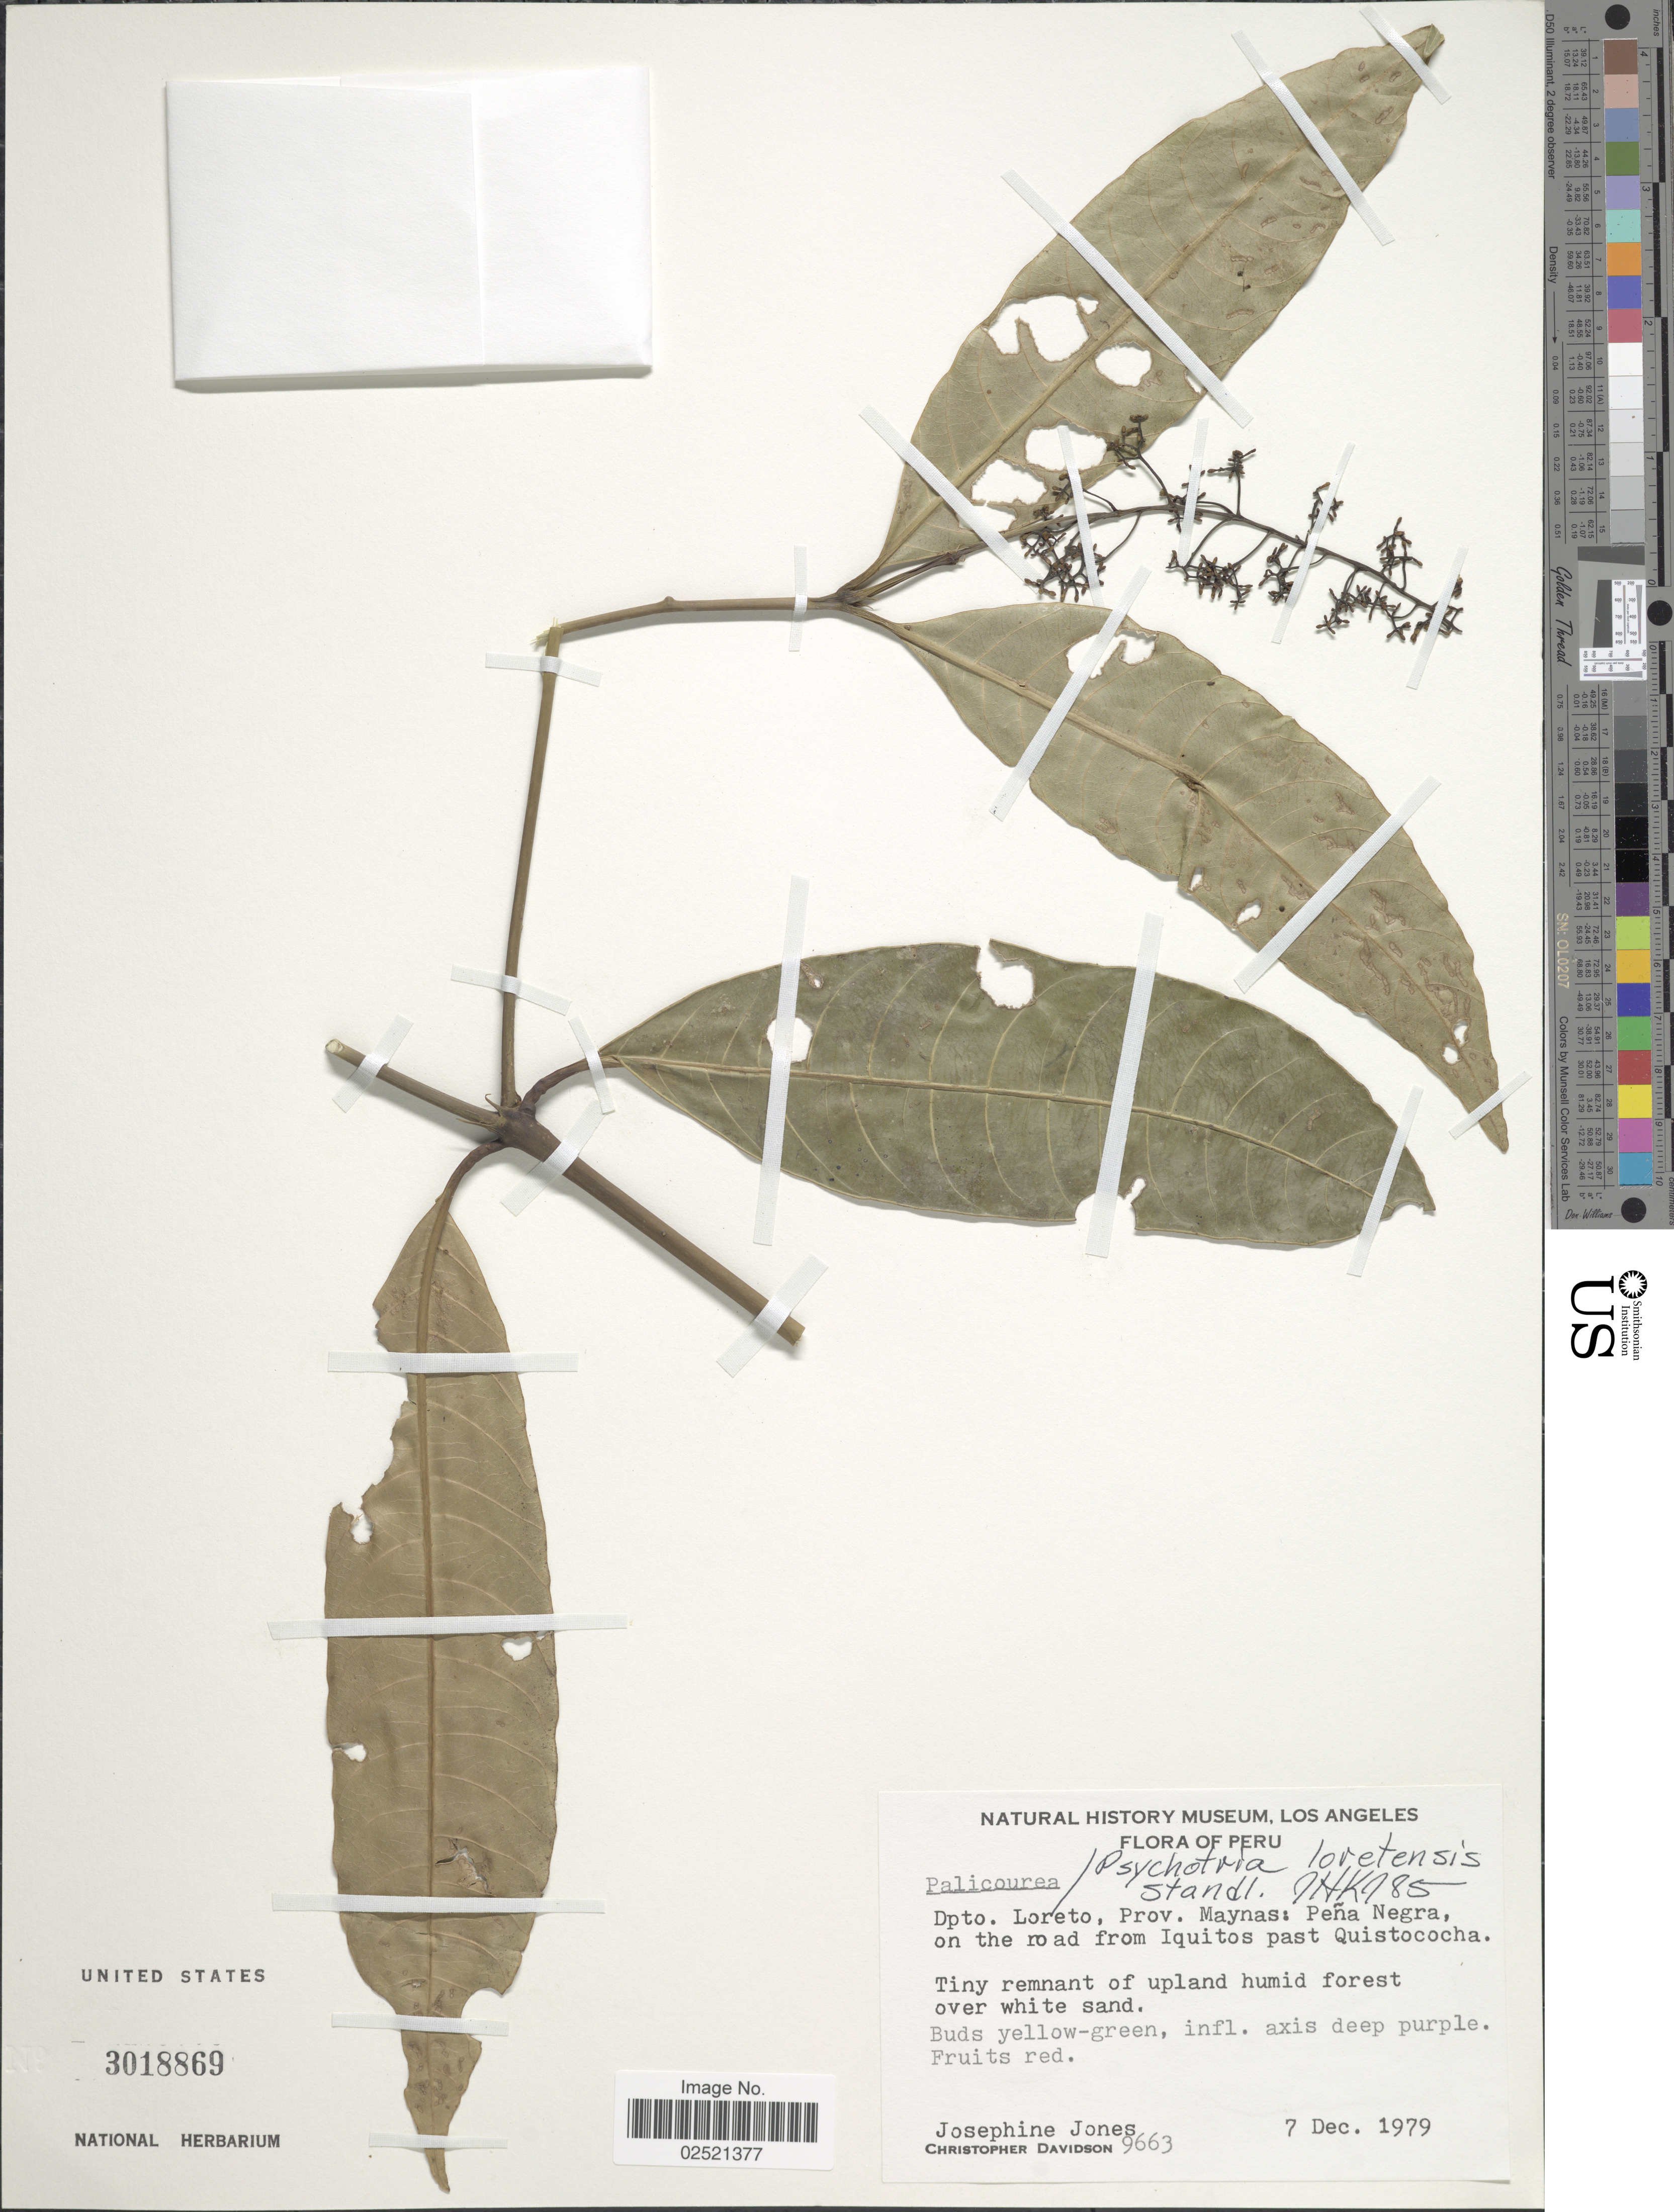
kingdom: Plantae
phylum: Tracheophyta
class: Magnoliopsida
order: Gentianales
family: Rubiaceae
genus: Psychotria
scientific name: Psychotria loretensis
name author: Standl.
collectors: J. Jones & C. Davidson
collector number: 9663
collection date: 1979-12-07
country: Peru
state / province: Loreto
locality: Prov. Maynas: Pena Negra, on the road from Iquitos past Quistococha.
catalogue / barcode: US 3018869